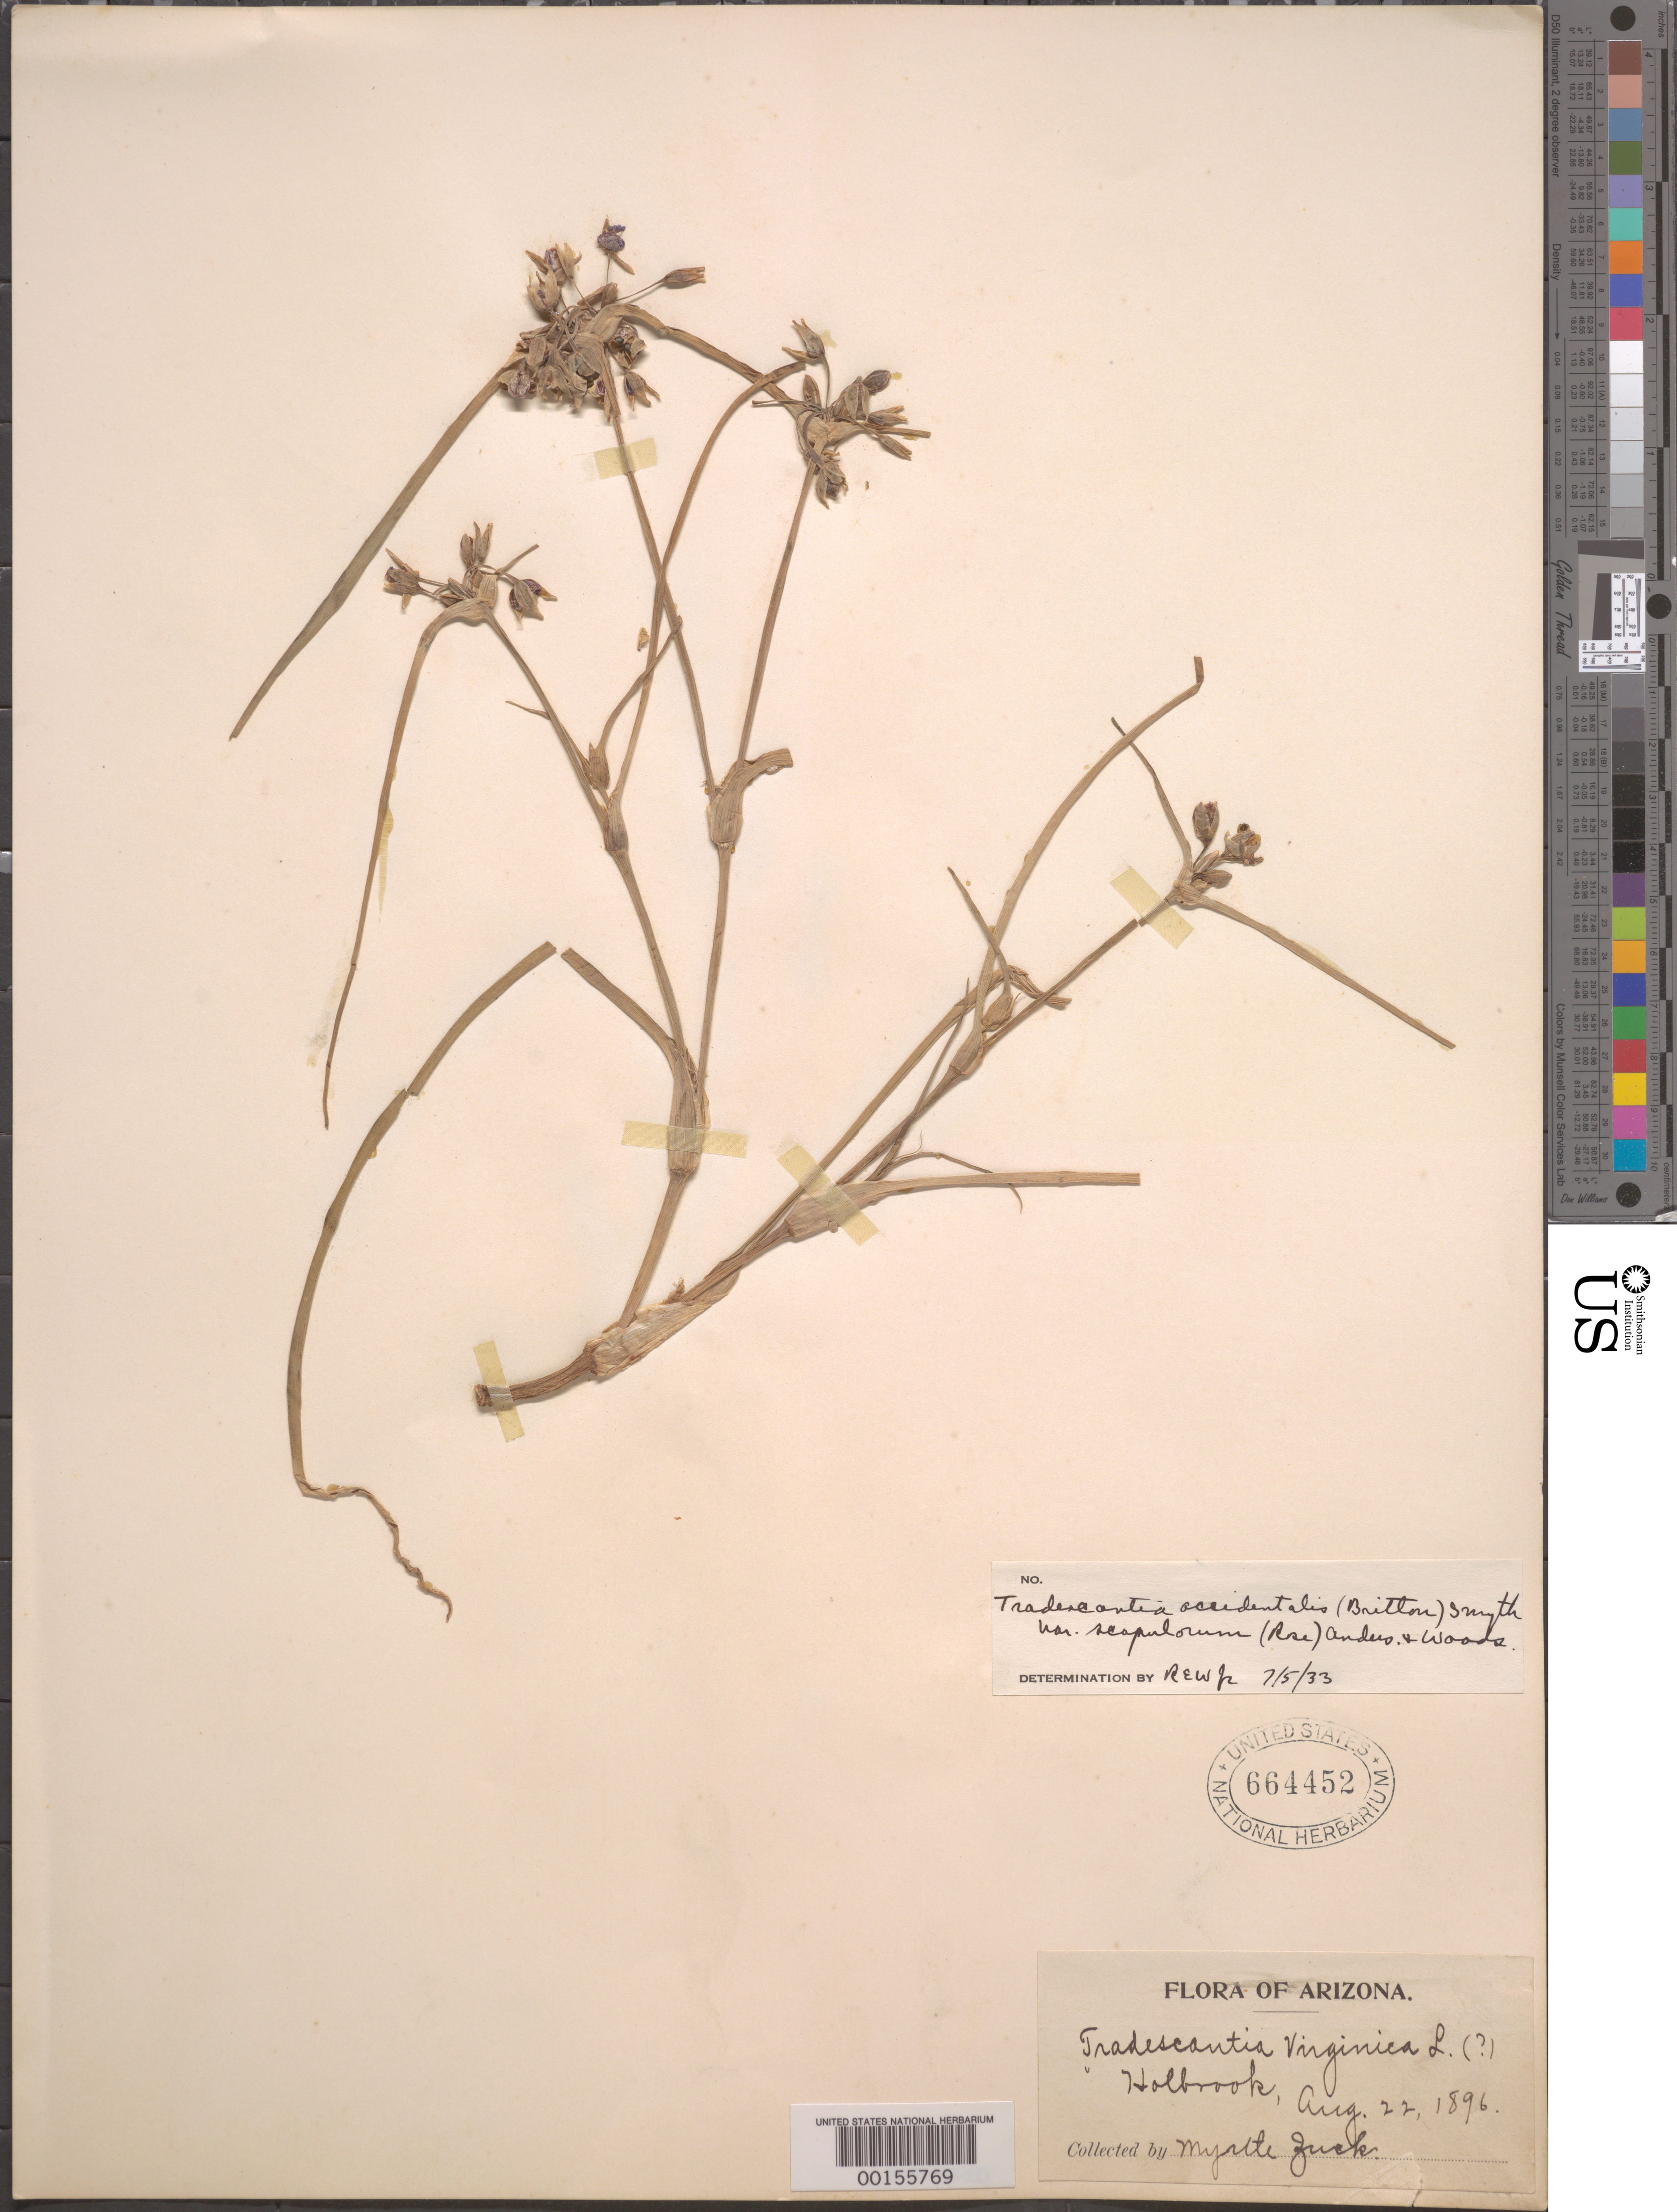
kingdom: Plantae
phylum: Tracheophyta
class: Liliopsida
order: Commelinales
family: Commelinaceae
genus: Tradescantia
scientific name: Tradescantia occidentalis var. scopulorum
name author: (Rose) E.S. Anderson & Woodson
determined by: Woodward, R. E.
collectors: M. Zuck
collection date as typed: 22 Aug 1896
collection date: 1896-08-22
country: United States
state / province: Arizona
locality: Holbrook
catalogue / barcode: US 664452